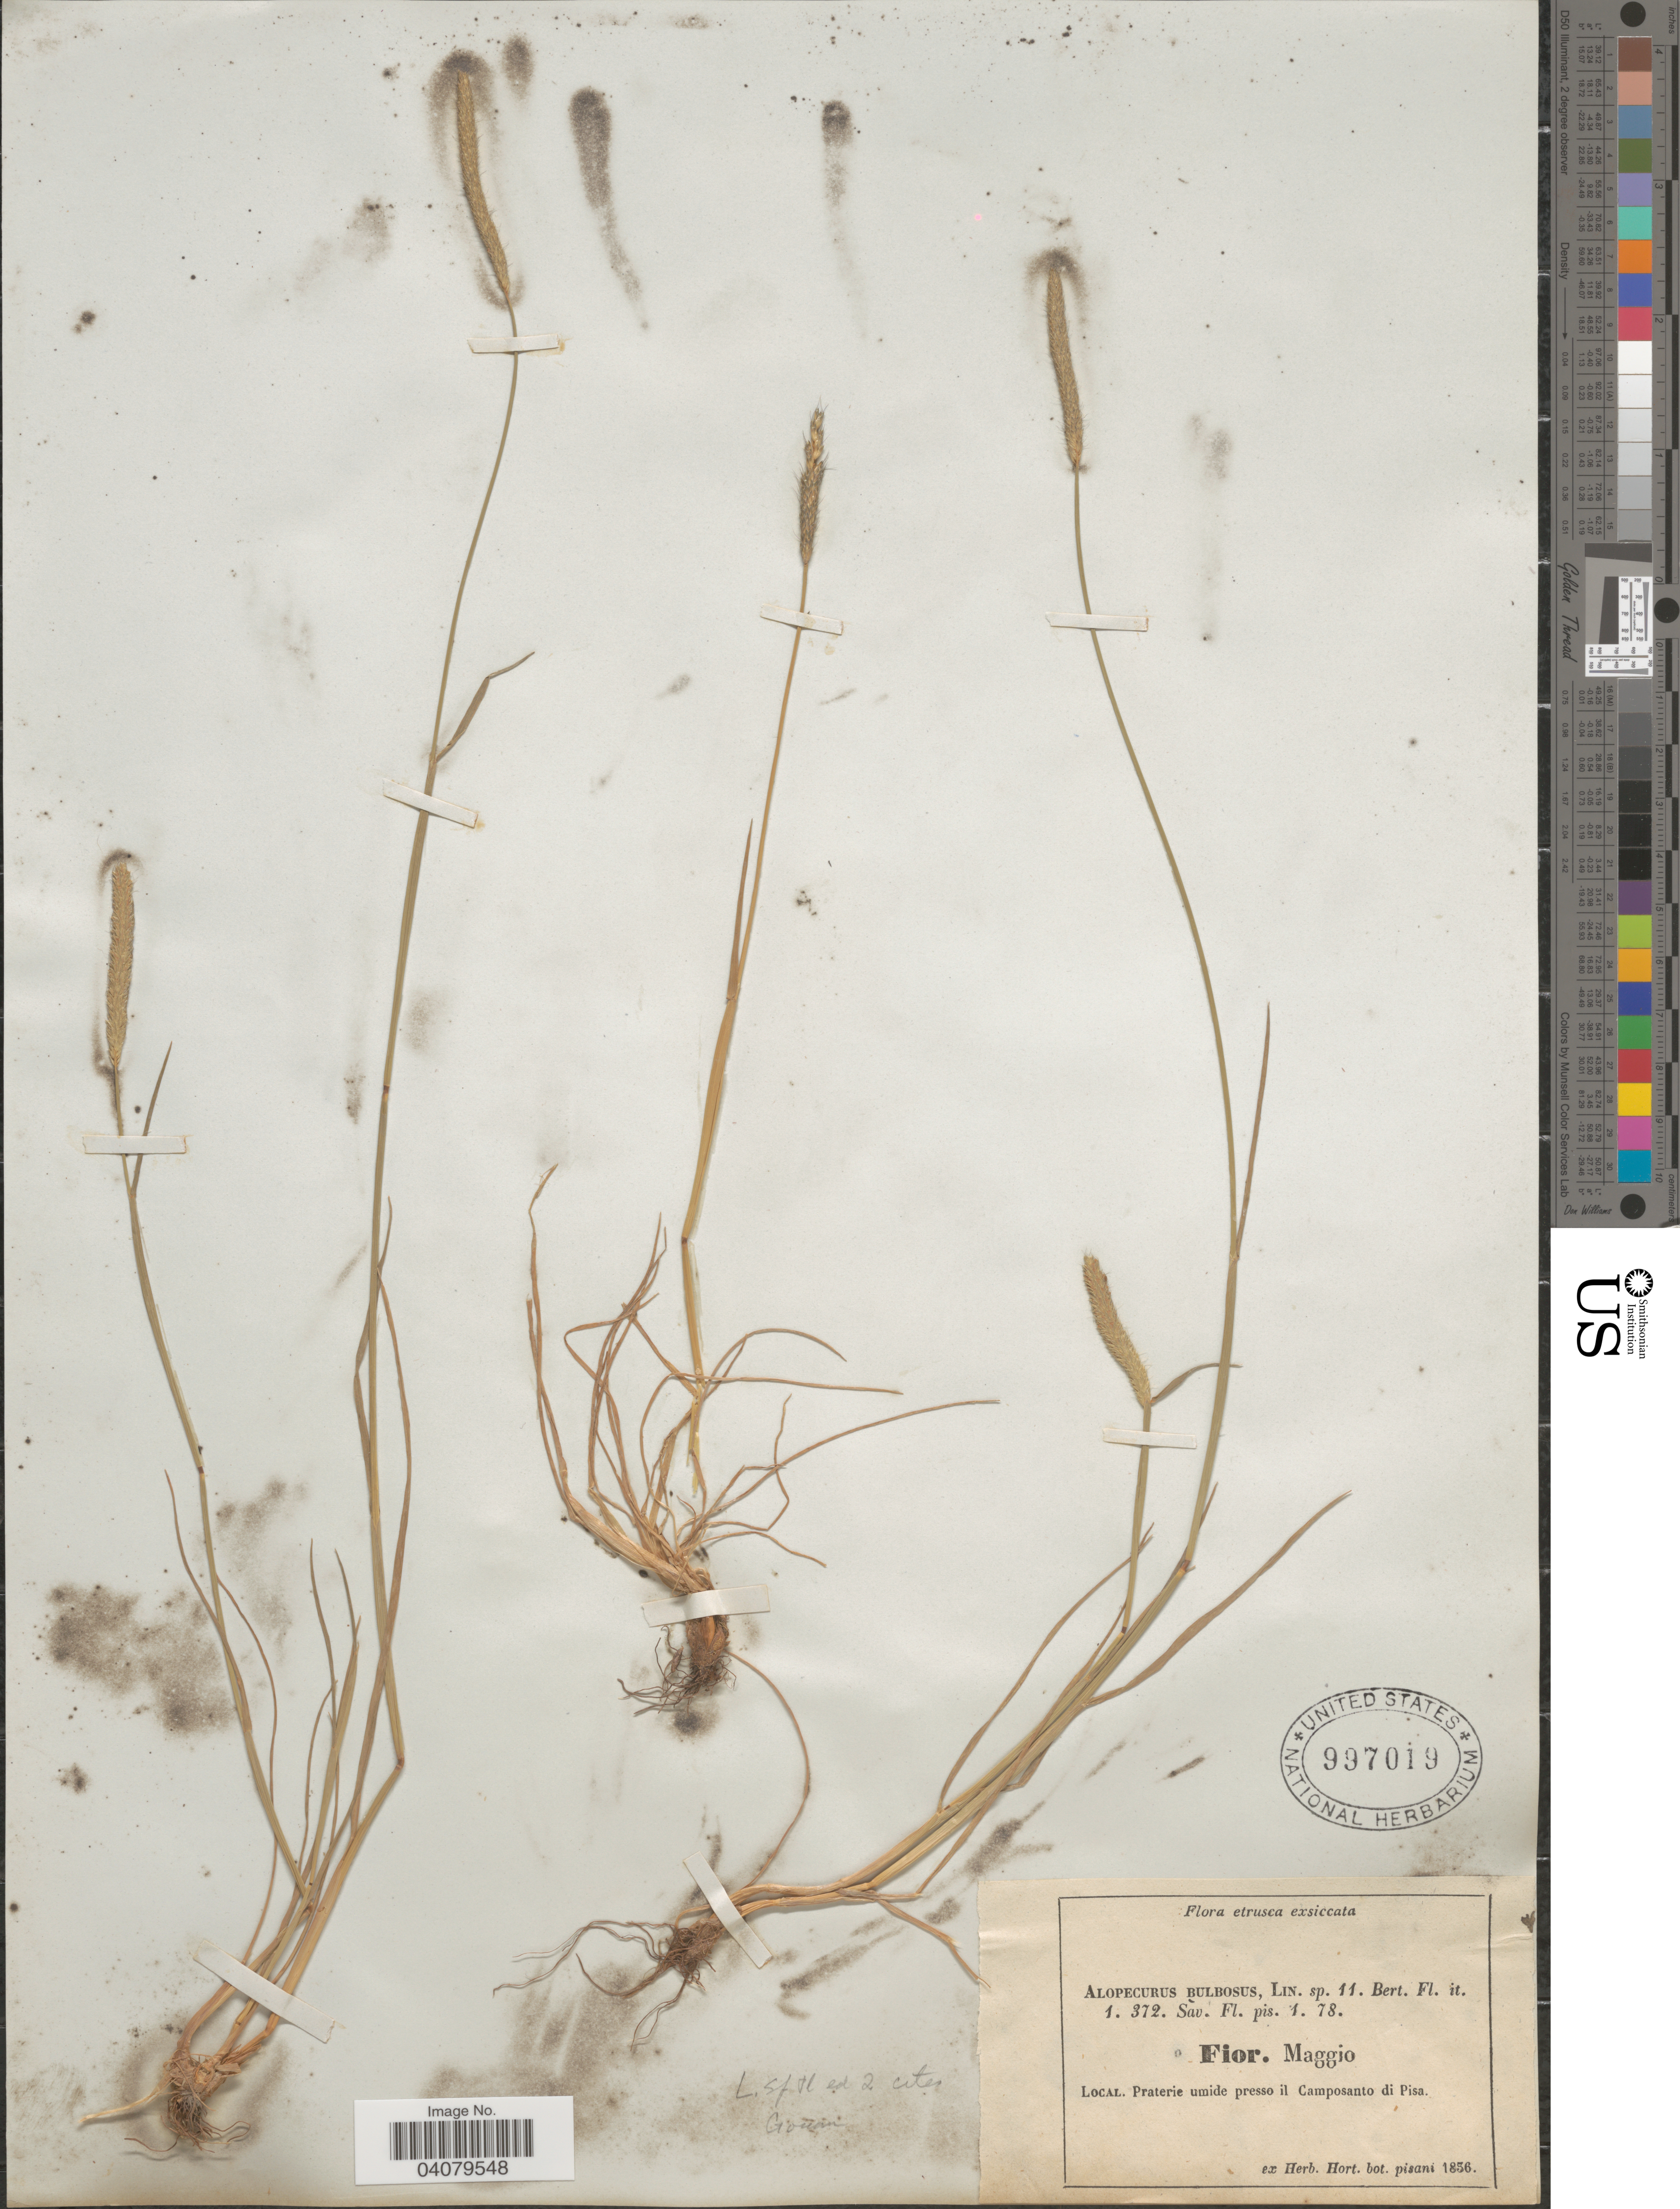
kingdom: Plantae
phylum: Tracheophyta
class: Liliopsida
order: Poales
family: Poaceae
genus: Alopecurus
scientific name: Alopecurus bulbosus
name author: Gouan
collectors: ex herb. Hort. Bot. Pisani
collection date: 1856-05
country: Italy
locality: Etrusca. Praterie umide presso il Camposanto di Pisa.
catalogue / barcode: US 997019